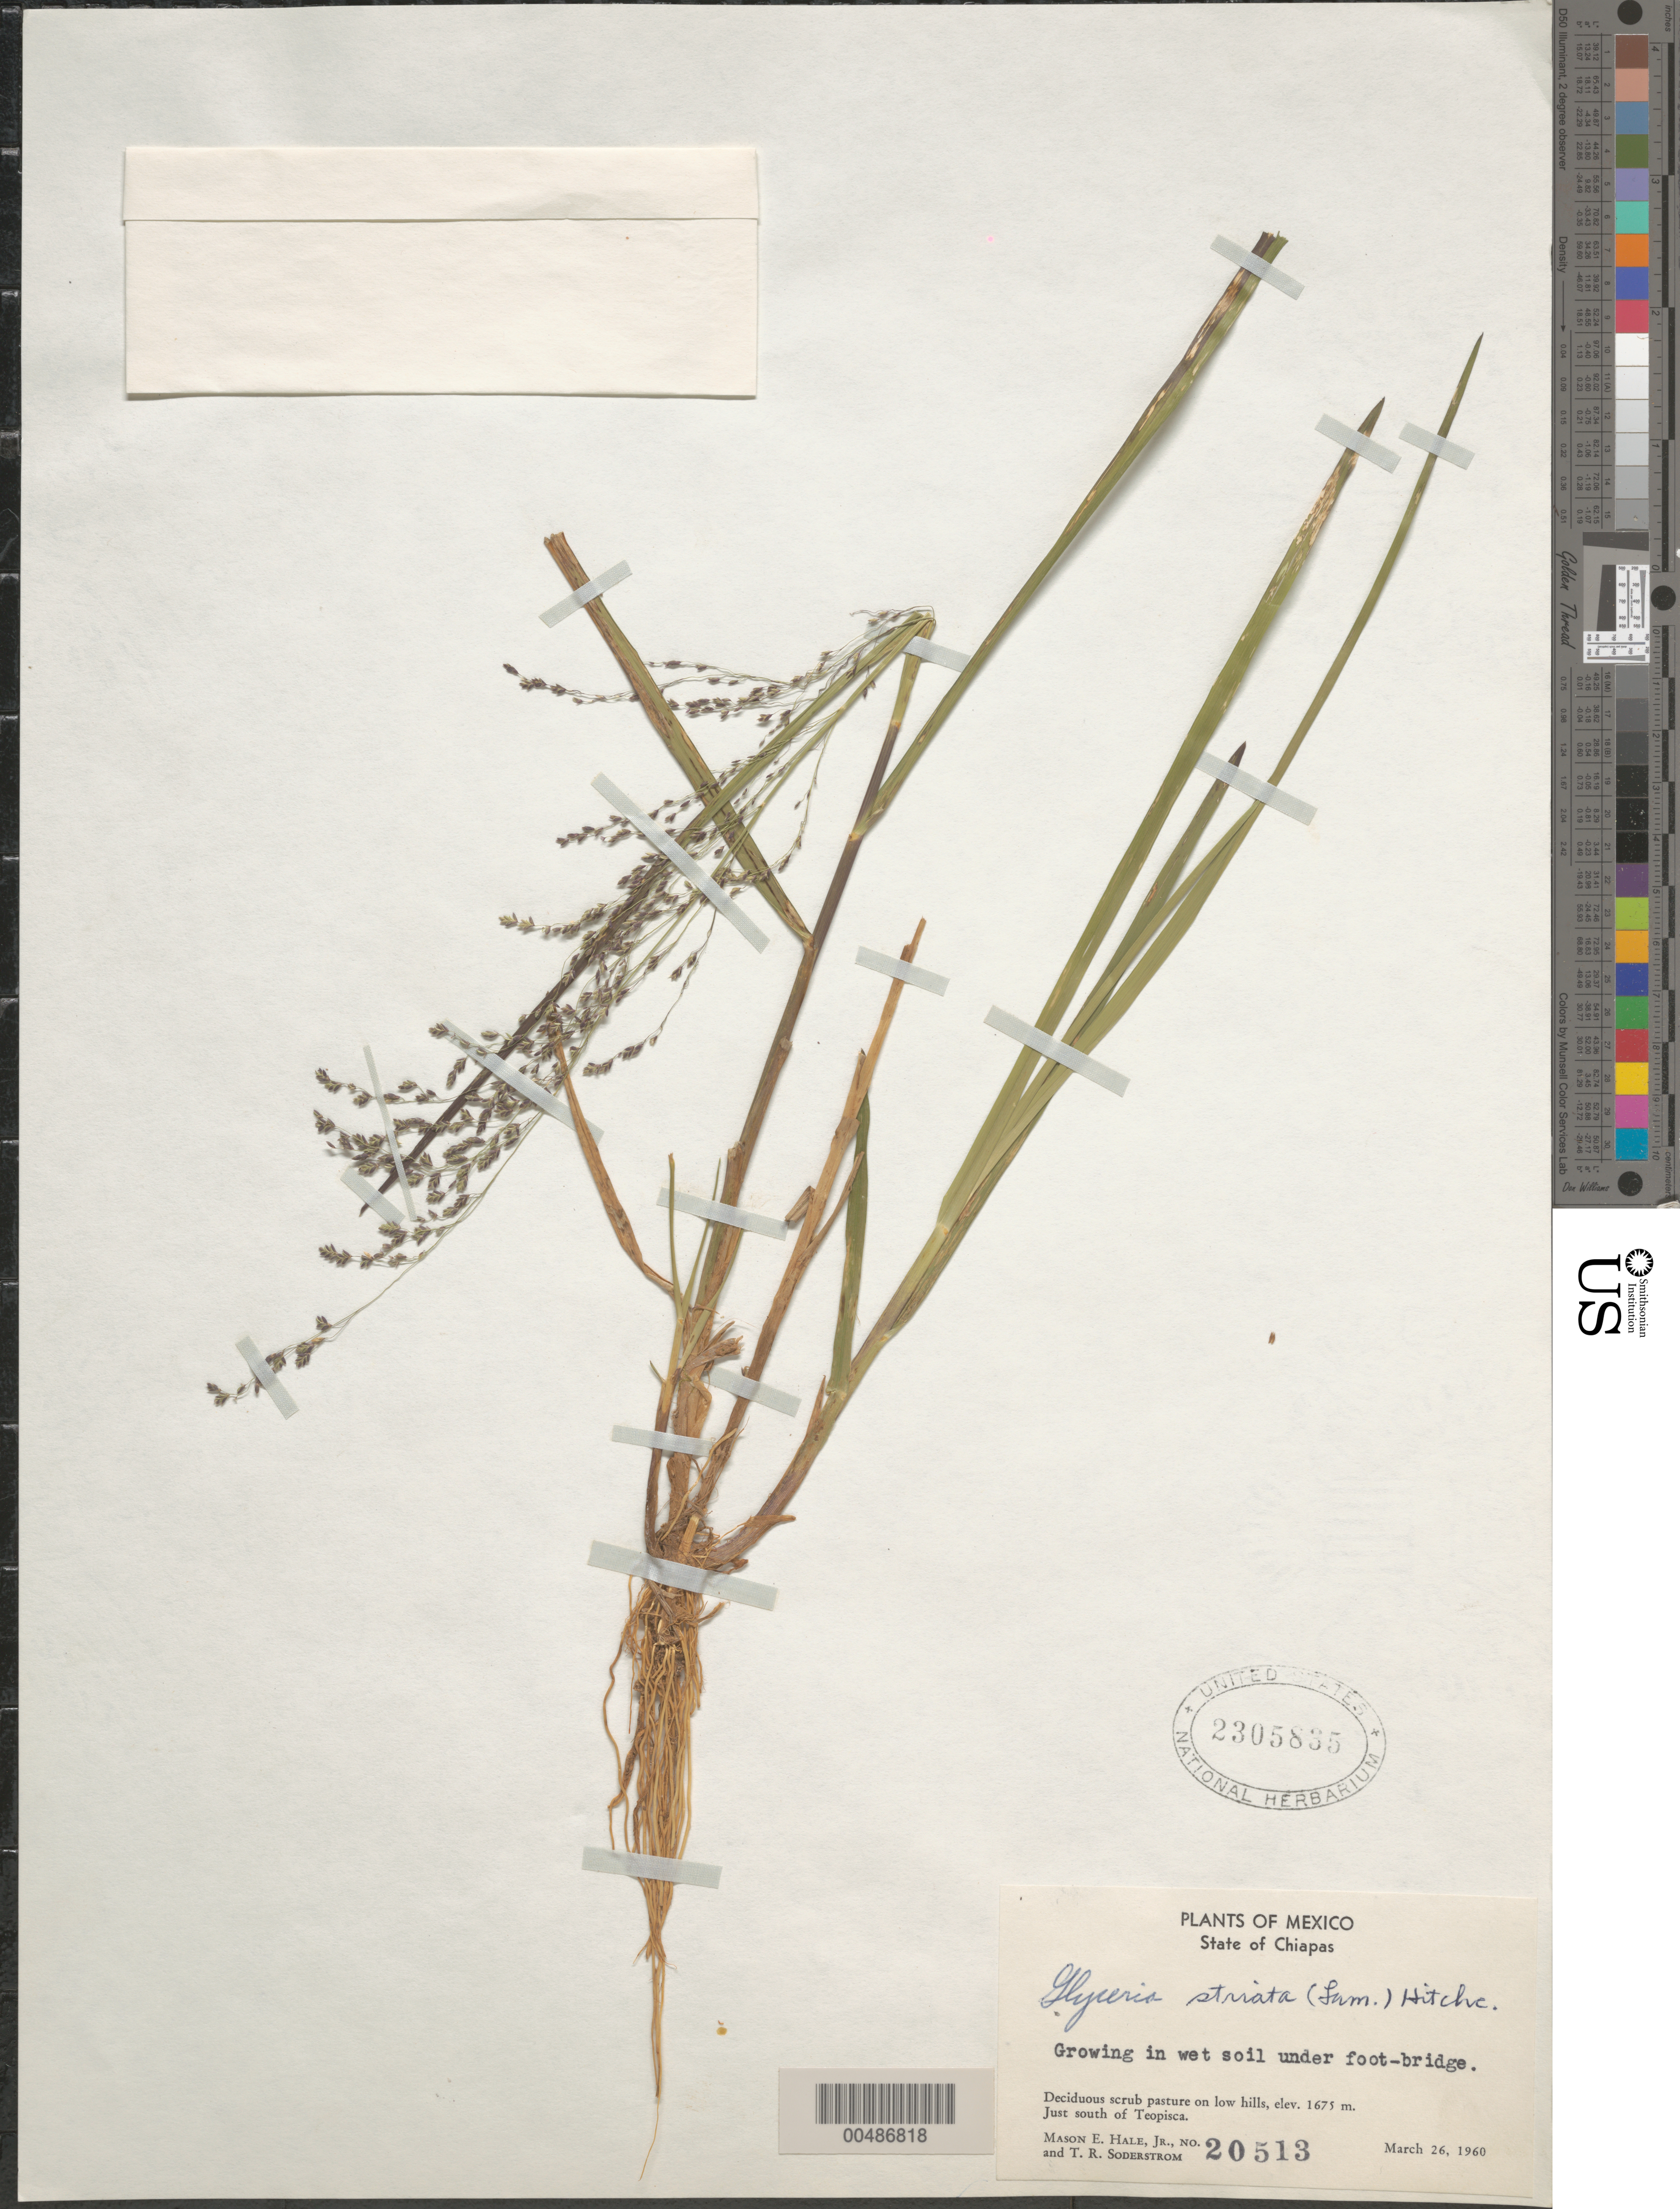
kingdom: Plantae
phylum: Tracheophyta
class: Liliopsida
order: Poales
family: Poaceae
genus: Glyceria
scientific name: Glyceria striata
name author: (Lam.) Hitchc.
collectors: M. Hale & T. R. Soderstrom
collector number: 20513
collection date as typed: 25 Mar 1968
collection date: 1968-03-25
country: Mexico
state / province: Chiapas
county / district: Teopisca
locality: just S of Teopisca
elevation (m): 1675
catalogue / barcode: US 2305835